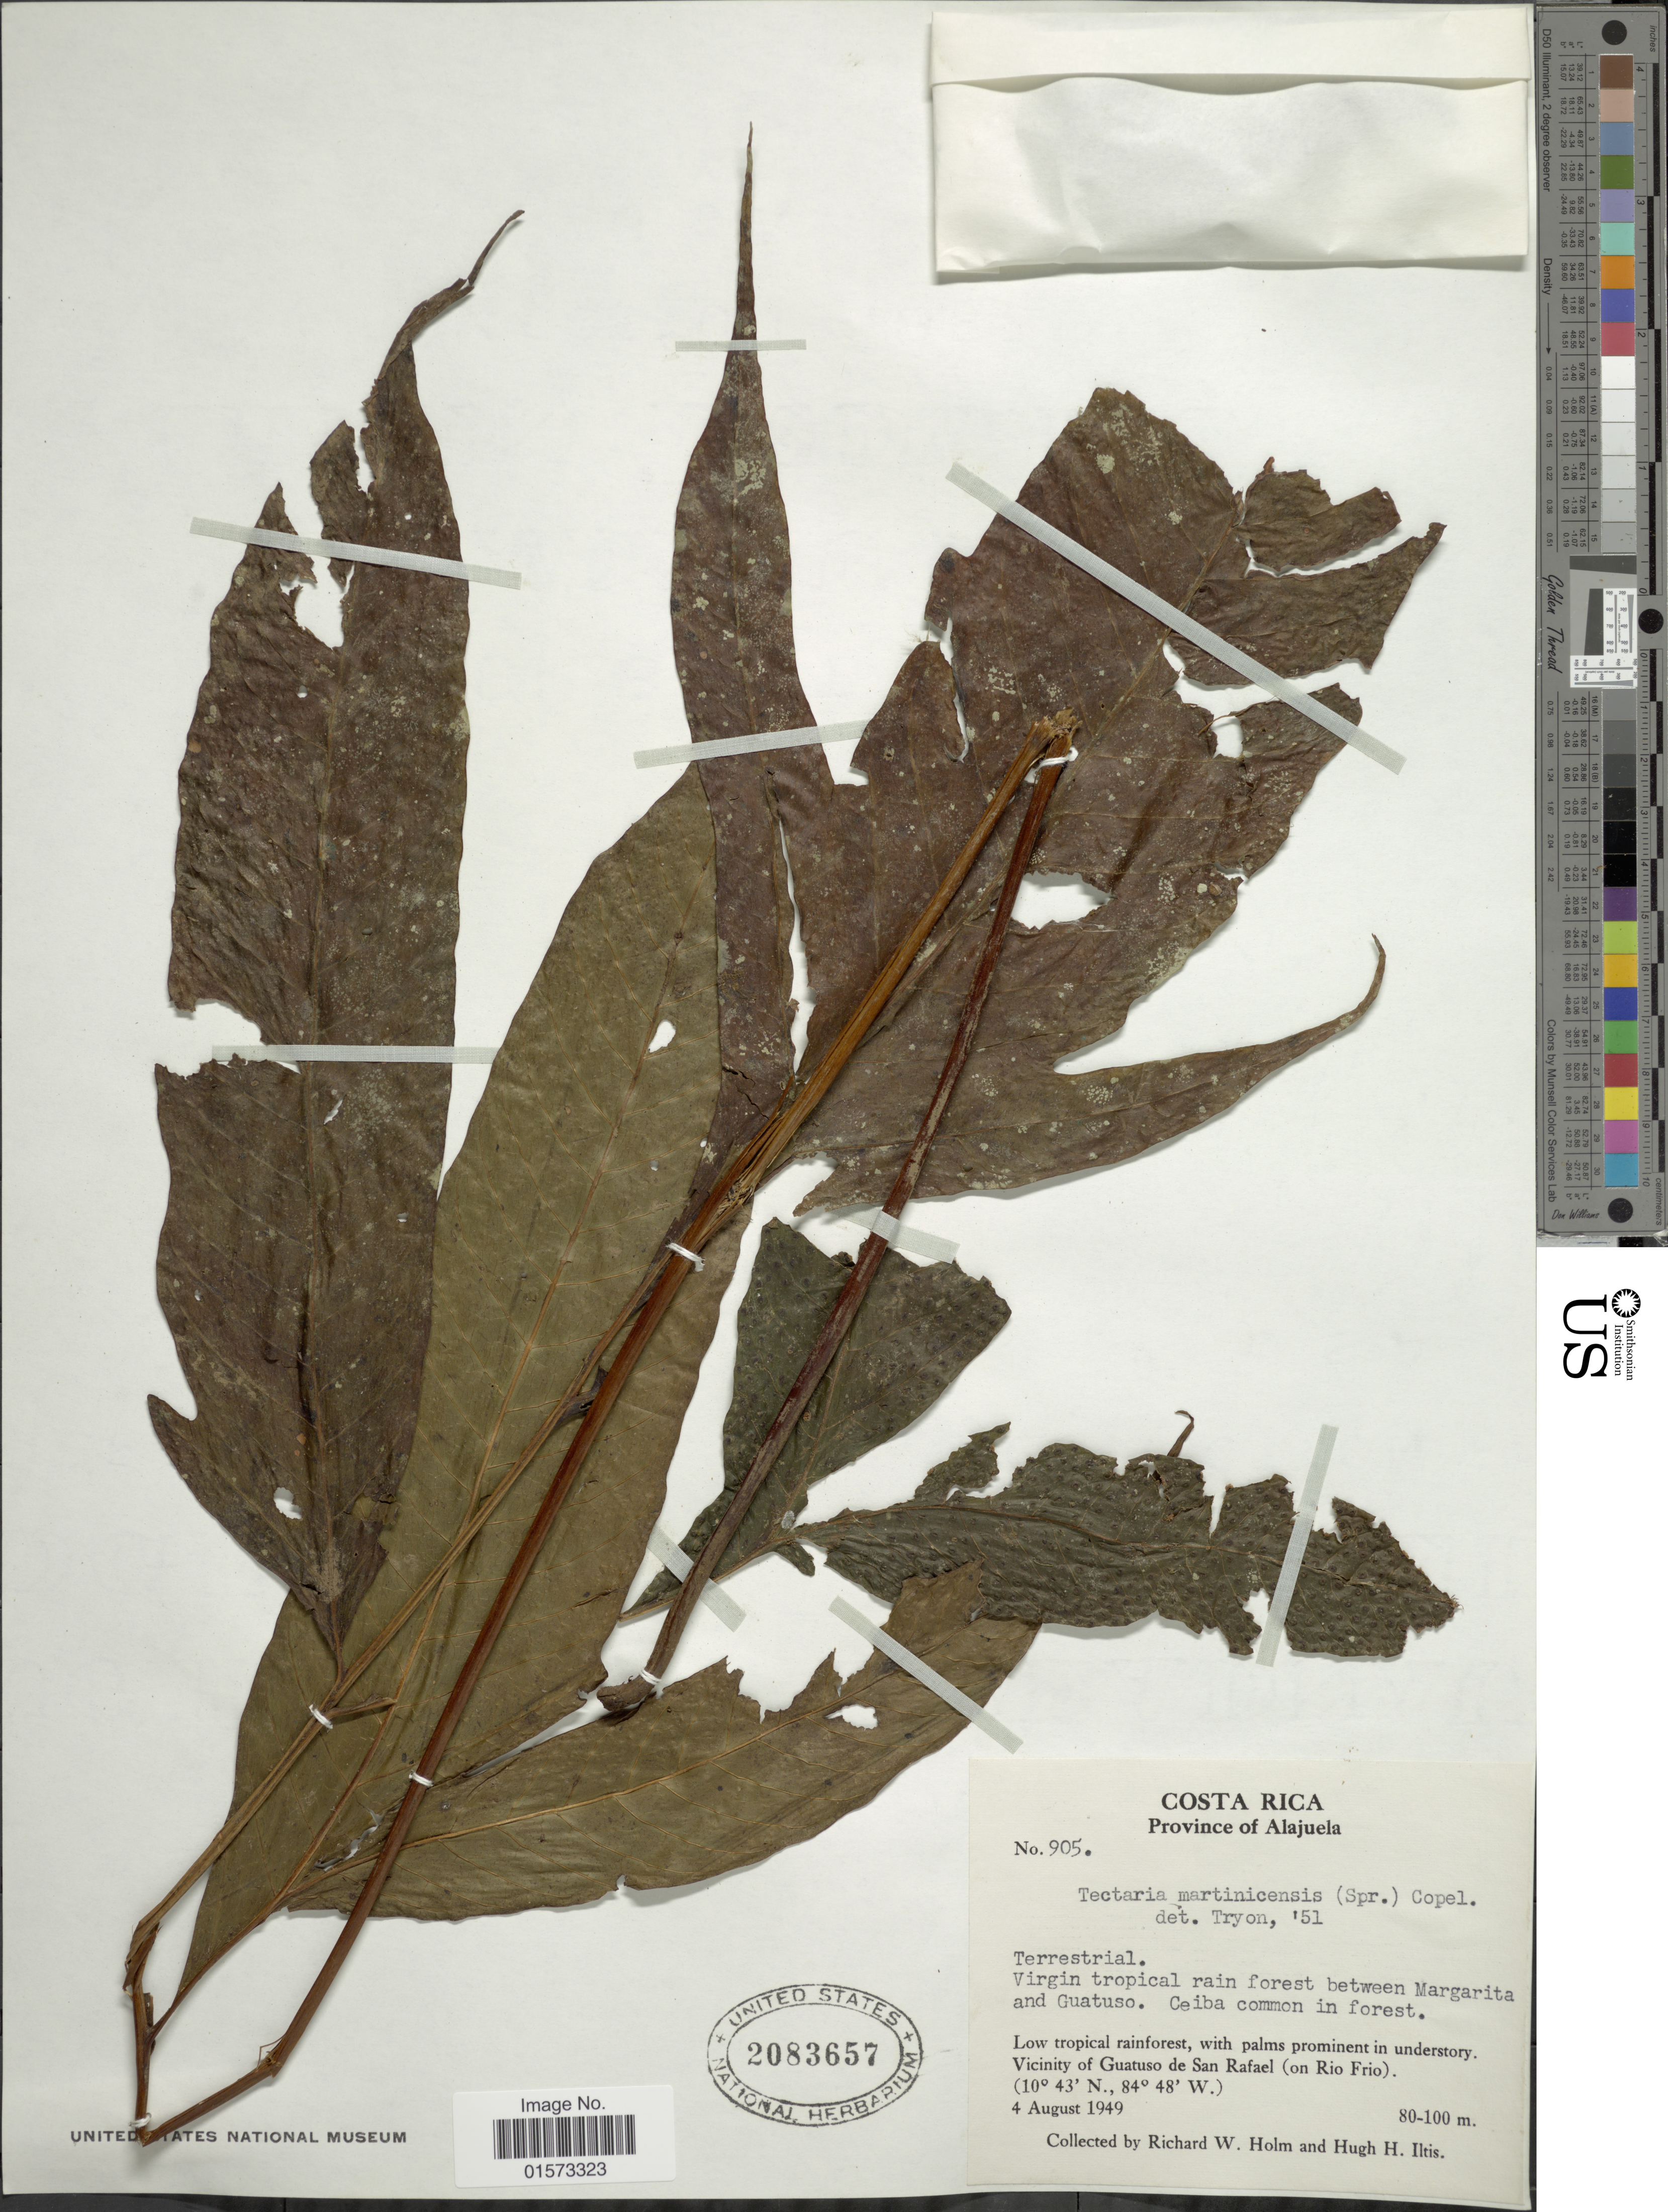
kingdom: Plantae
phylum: Tracheophyta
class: Polypodiopsida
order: Polypodiales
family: Tectariaceae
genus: Tectaria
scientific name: Tectaria incisa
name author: Cav.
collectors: R. W. Holm & H. H. Iltis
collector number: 905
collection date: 1949-08-04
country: Costa Rica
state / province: Alajuela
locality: Province of Alajuela. Low tropical rainforest, with plams prominent in understory. Vicinity of Guatuso de San Rafael (on Rio Frio)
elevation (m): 80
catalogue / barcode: US 2083657